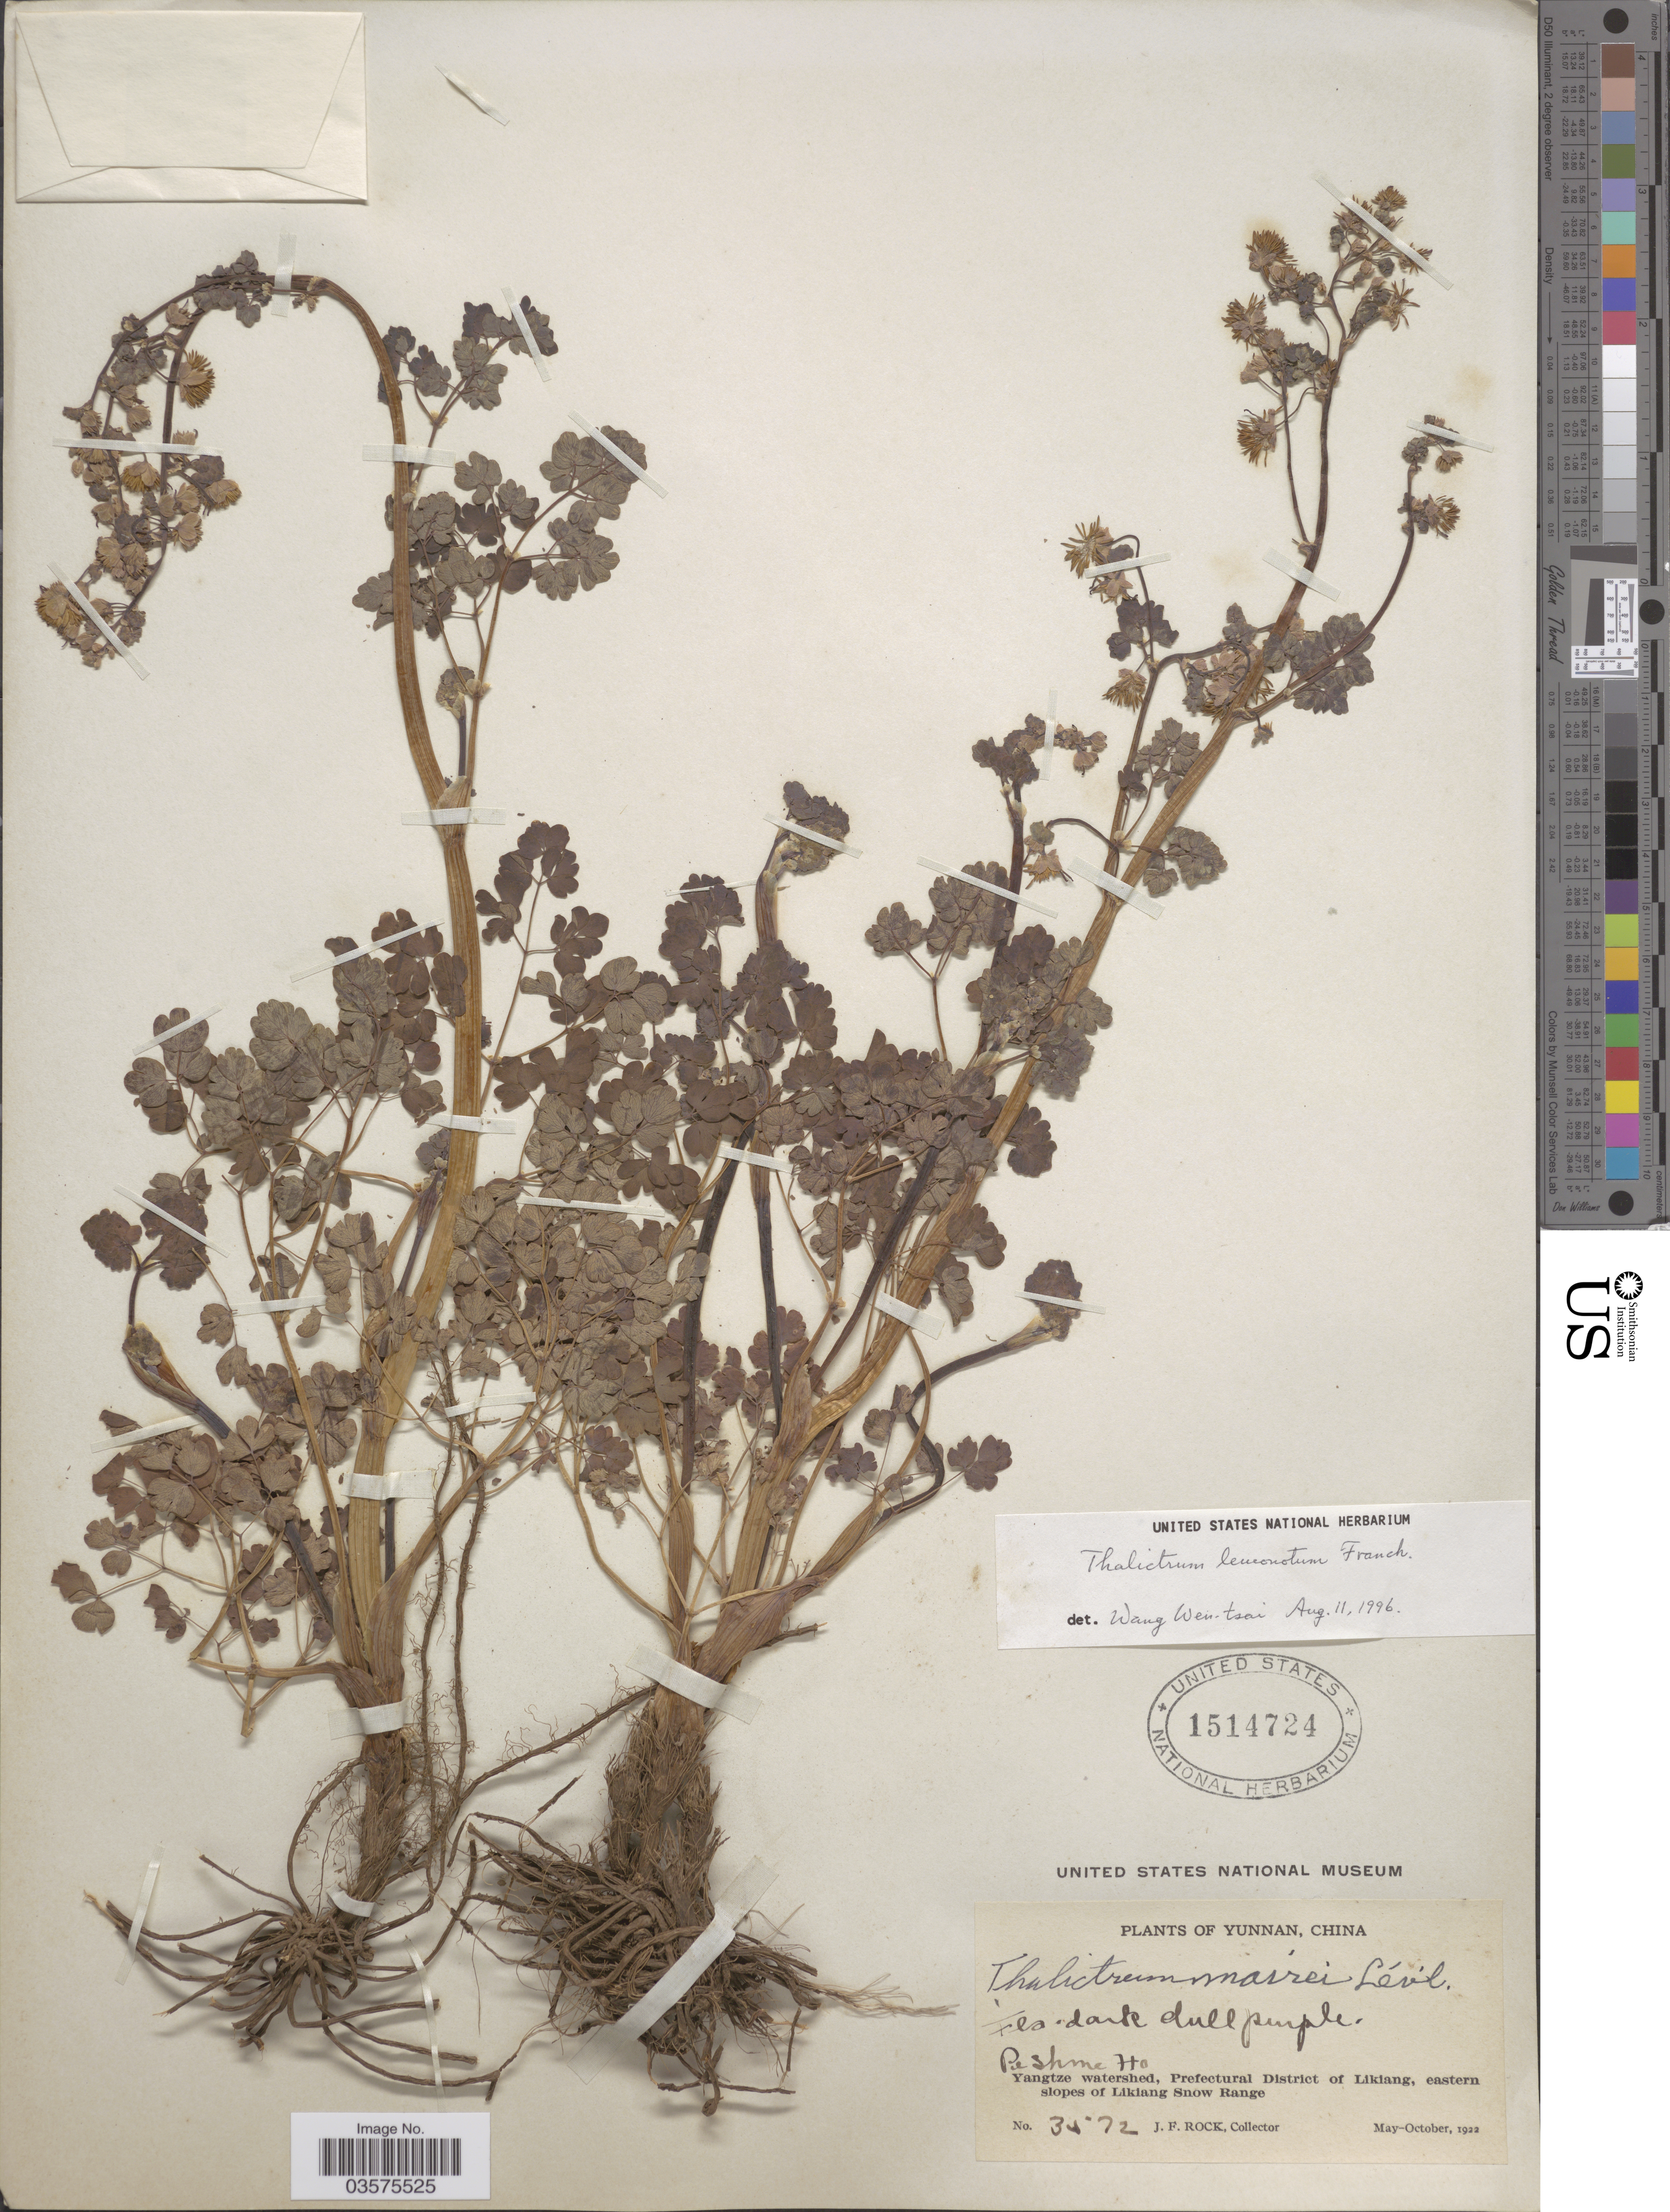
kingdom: Plantae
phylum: Tracheophyta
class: Magnoliopsida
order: Ranunculales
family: Ranunculaceae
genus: Thalictrum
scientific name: Thalictrum leuconotum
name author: Franch.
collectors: J. Rock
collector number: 3572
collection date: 1922-05/1922-10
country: China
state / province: Yunnan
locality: Peshive Ho. Yangtze watershed, Prefectural District of Likiang, eastern slopes of Likiang Snow Range.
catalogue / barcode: US 1514724